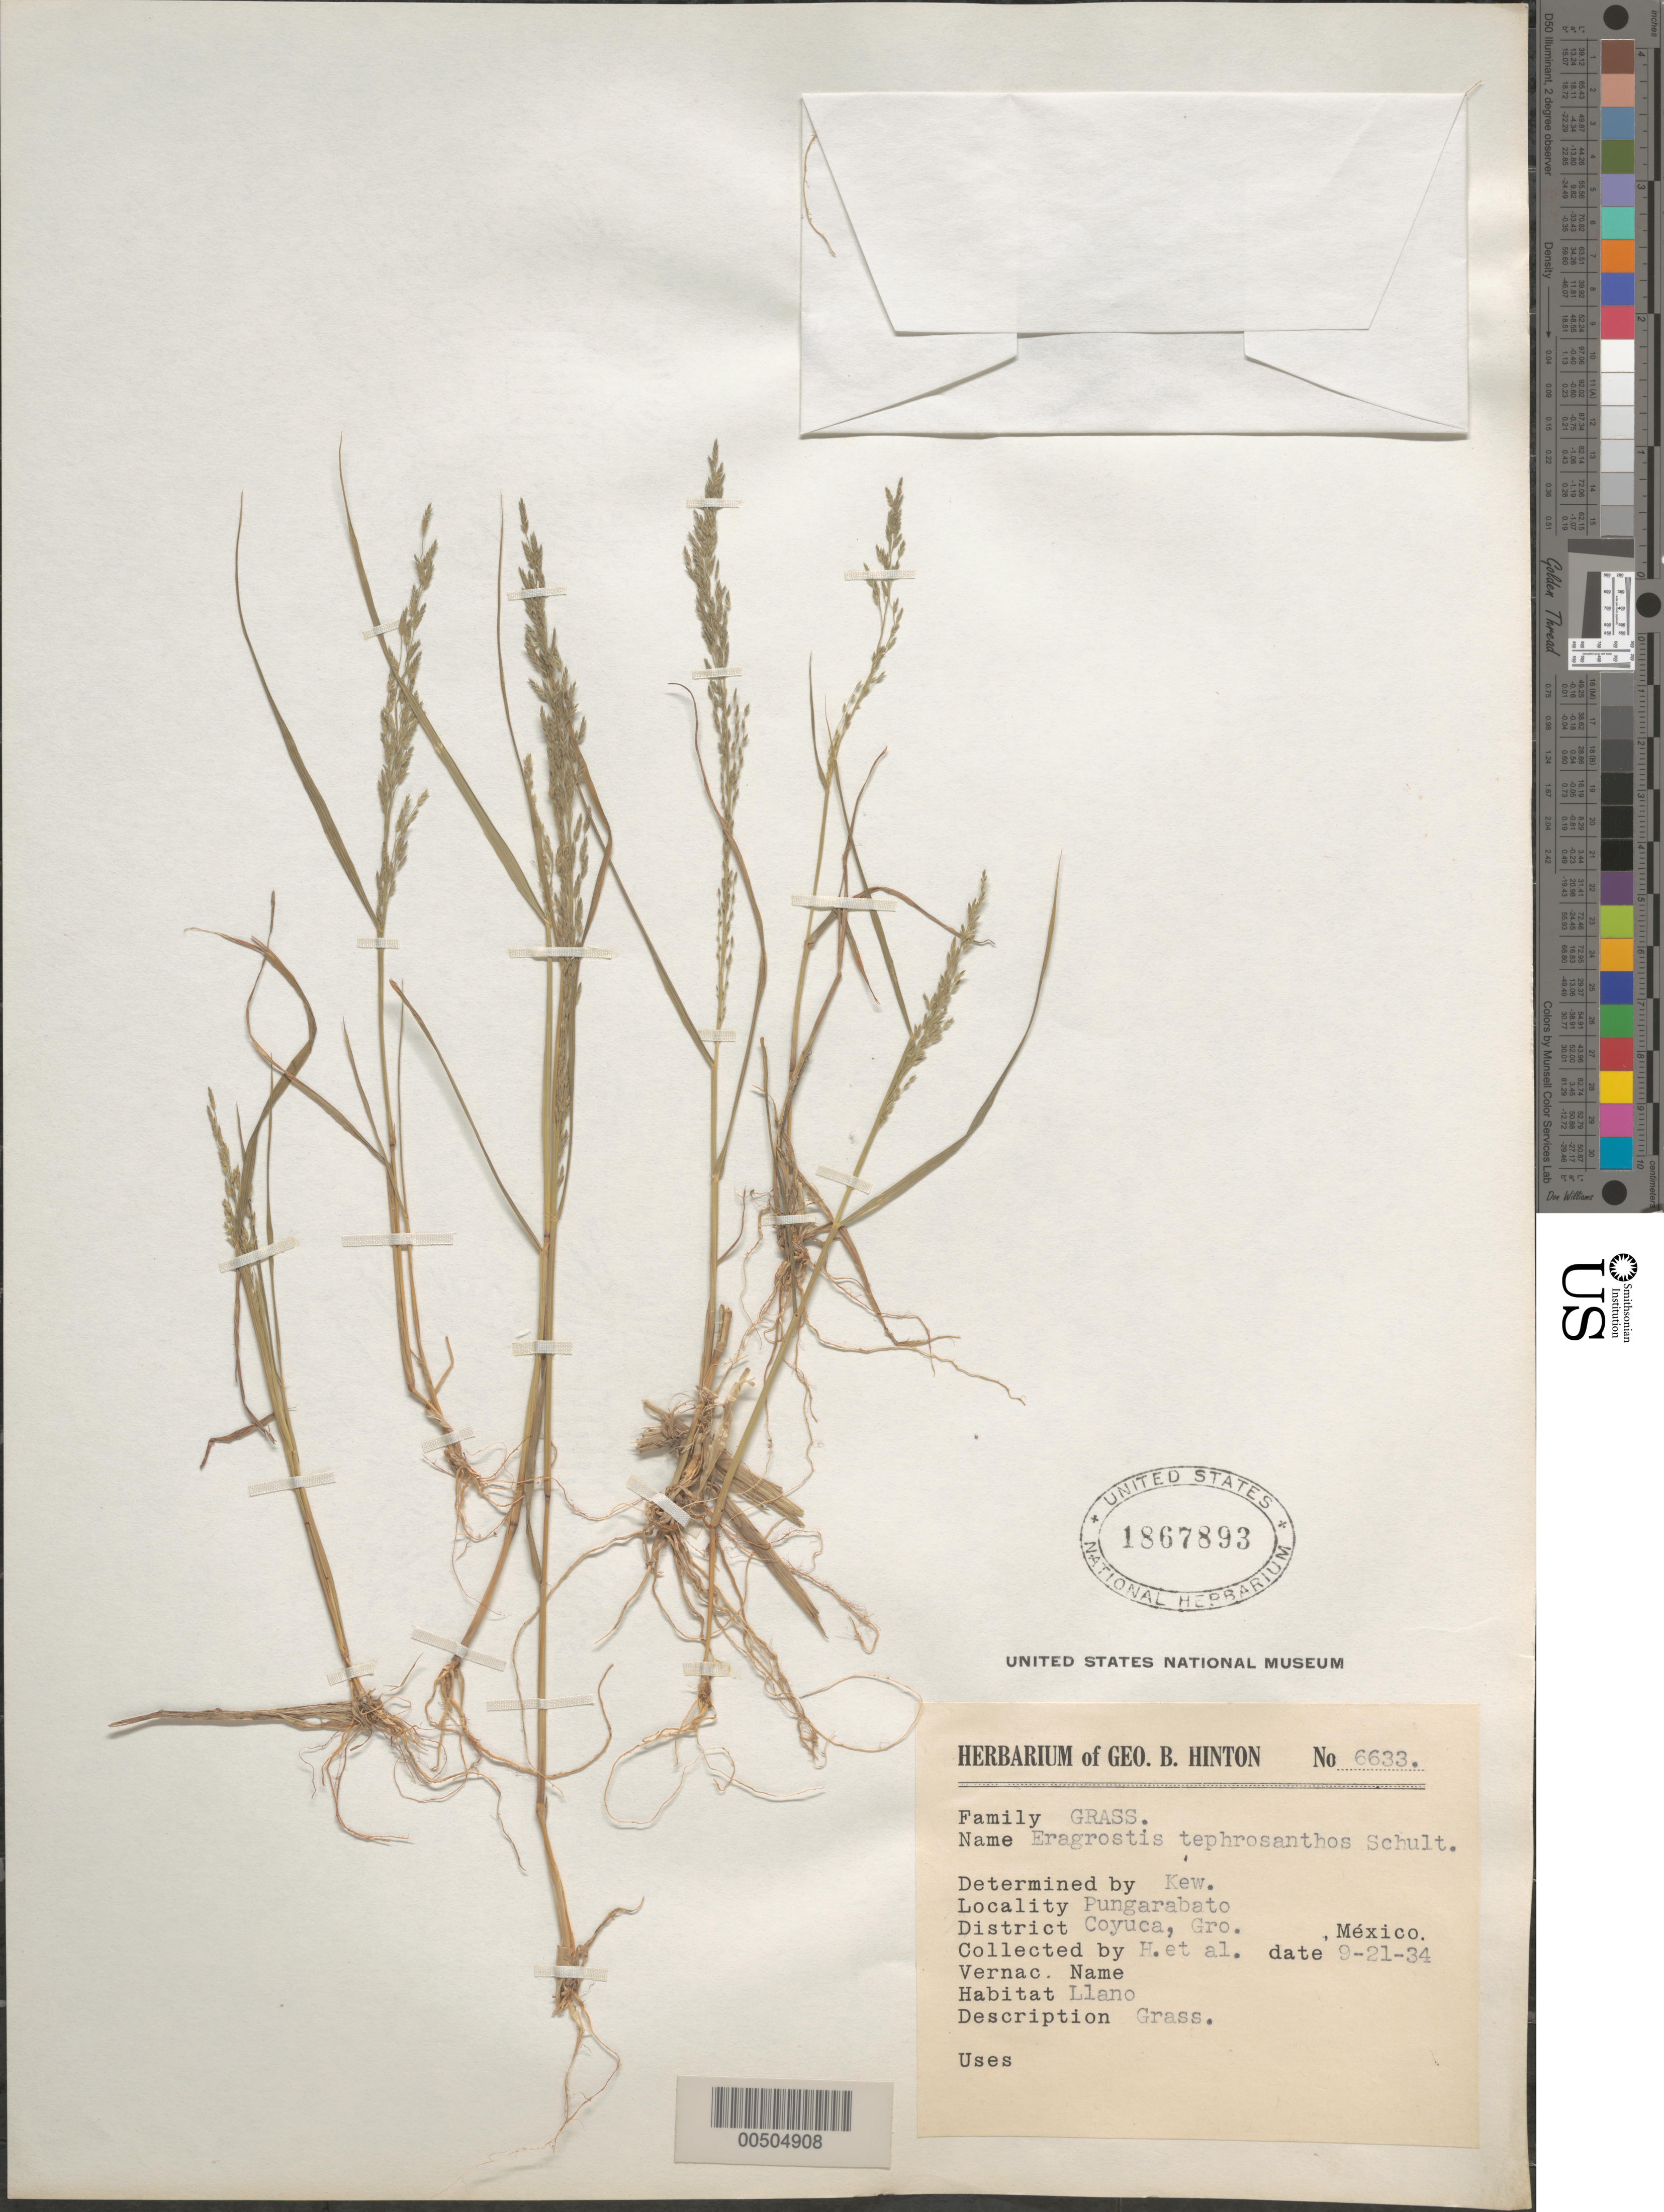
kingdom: Plantae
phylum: Tracheophyta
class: Liliopsida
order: Poales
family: Poaceae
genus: Eragrostis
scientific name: Eragrostis tephrosanthos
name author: Roem. & Schult.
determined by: Kew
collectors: G. B. Hinton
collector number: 6633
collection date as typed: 21 Sep 1934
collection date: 1934-09-21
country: Mexico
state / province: Guerrero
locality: Pungarabato, Coyuca Dist.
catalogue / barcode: US 1867893